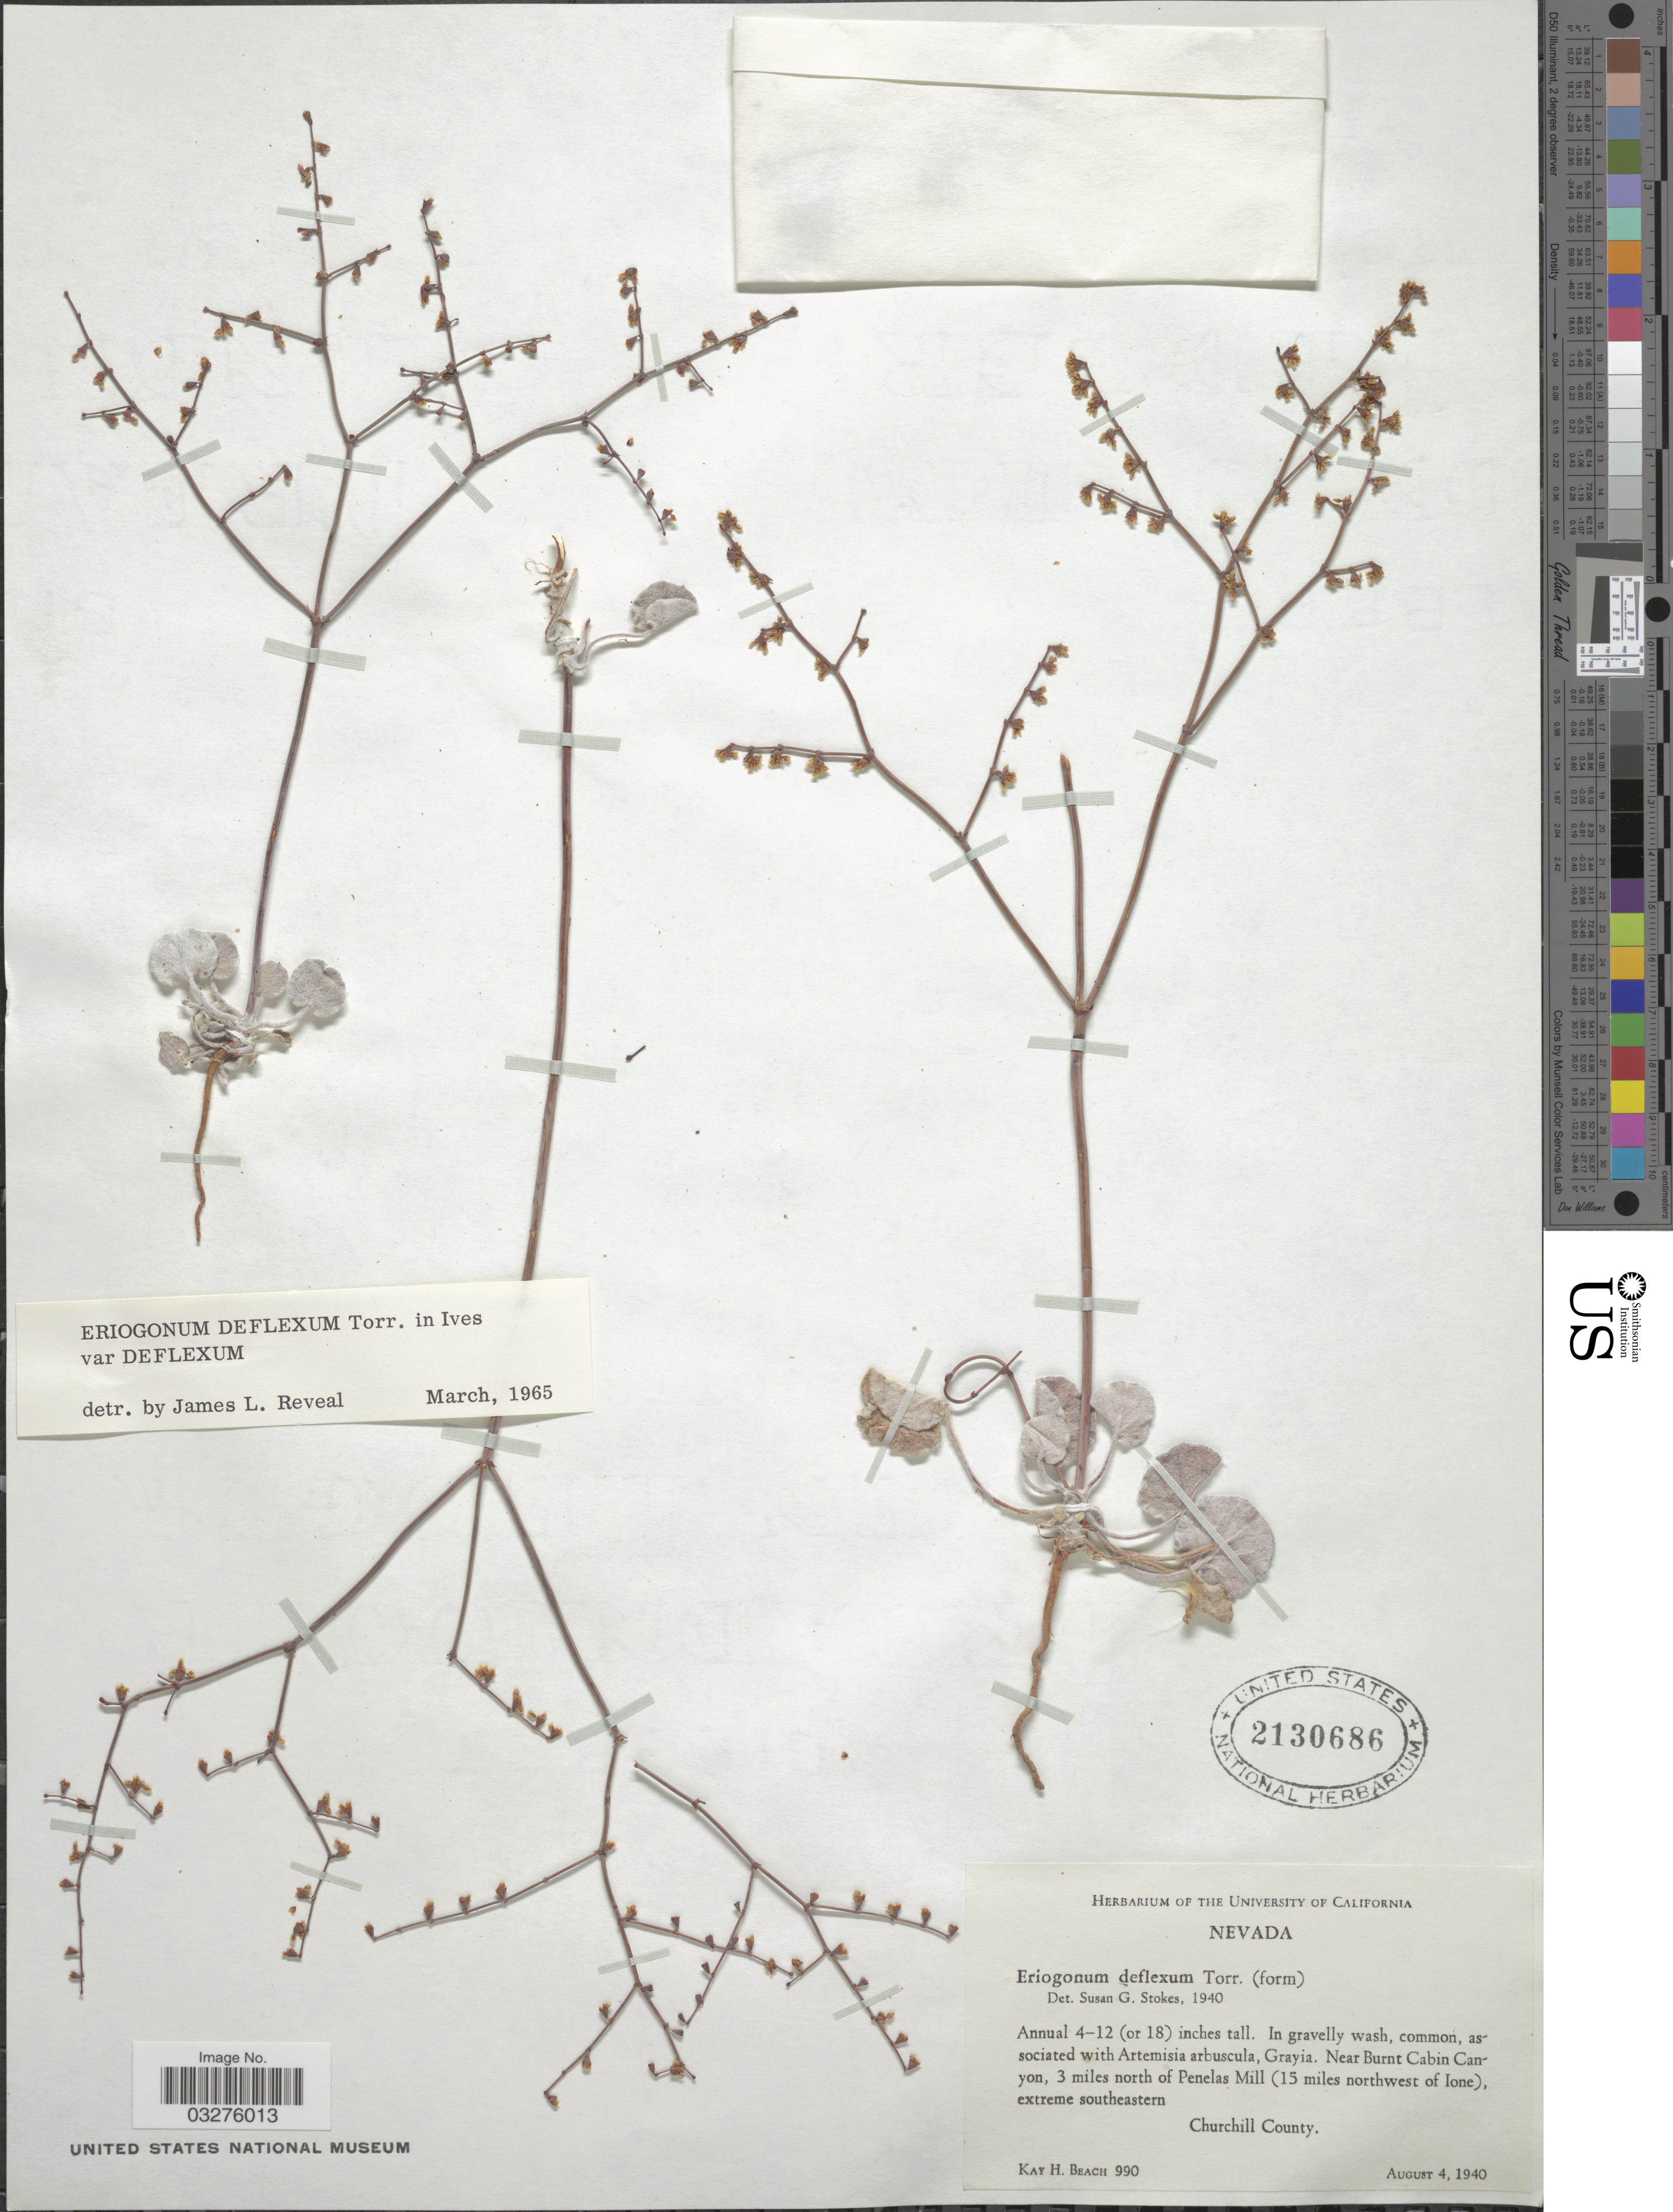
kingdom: Plantae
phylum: Tracheophyta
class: Magnoliopsida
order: Caryophyllales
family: Polygonaceae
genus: Eriogonum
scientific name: Eriogonum deflexum var. nevadense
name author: Reveal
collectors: K. H. Beach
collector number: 990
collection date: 1940-08-04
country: United States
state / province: Nevada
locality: Near Burnt Cabin Canyon, 3 miles north of Penelas Mill (15 miles northwest of Ione), extreme southeastern. Churchill County.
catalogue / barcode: US 2130686